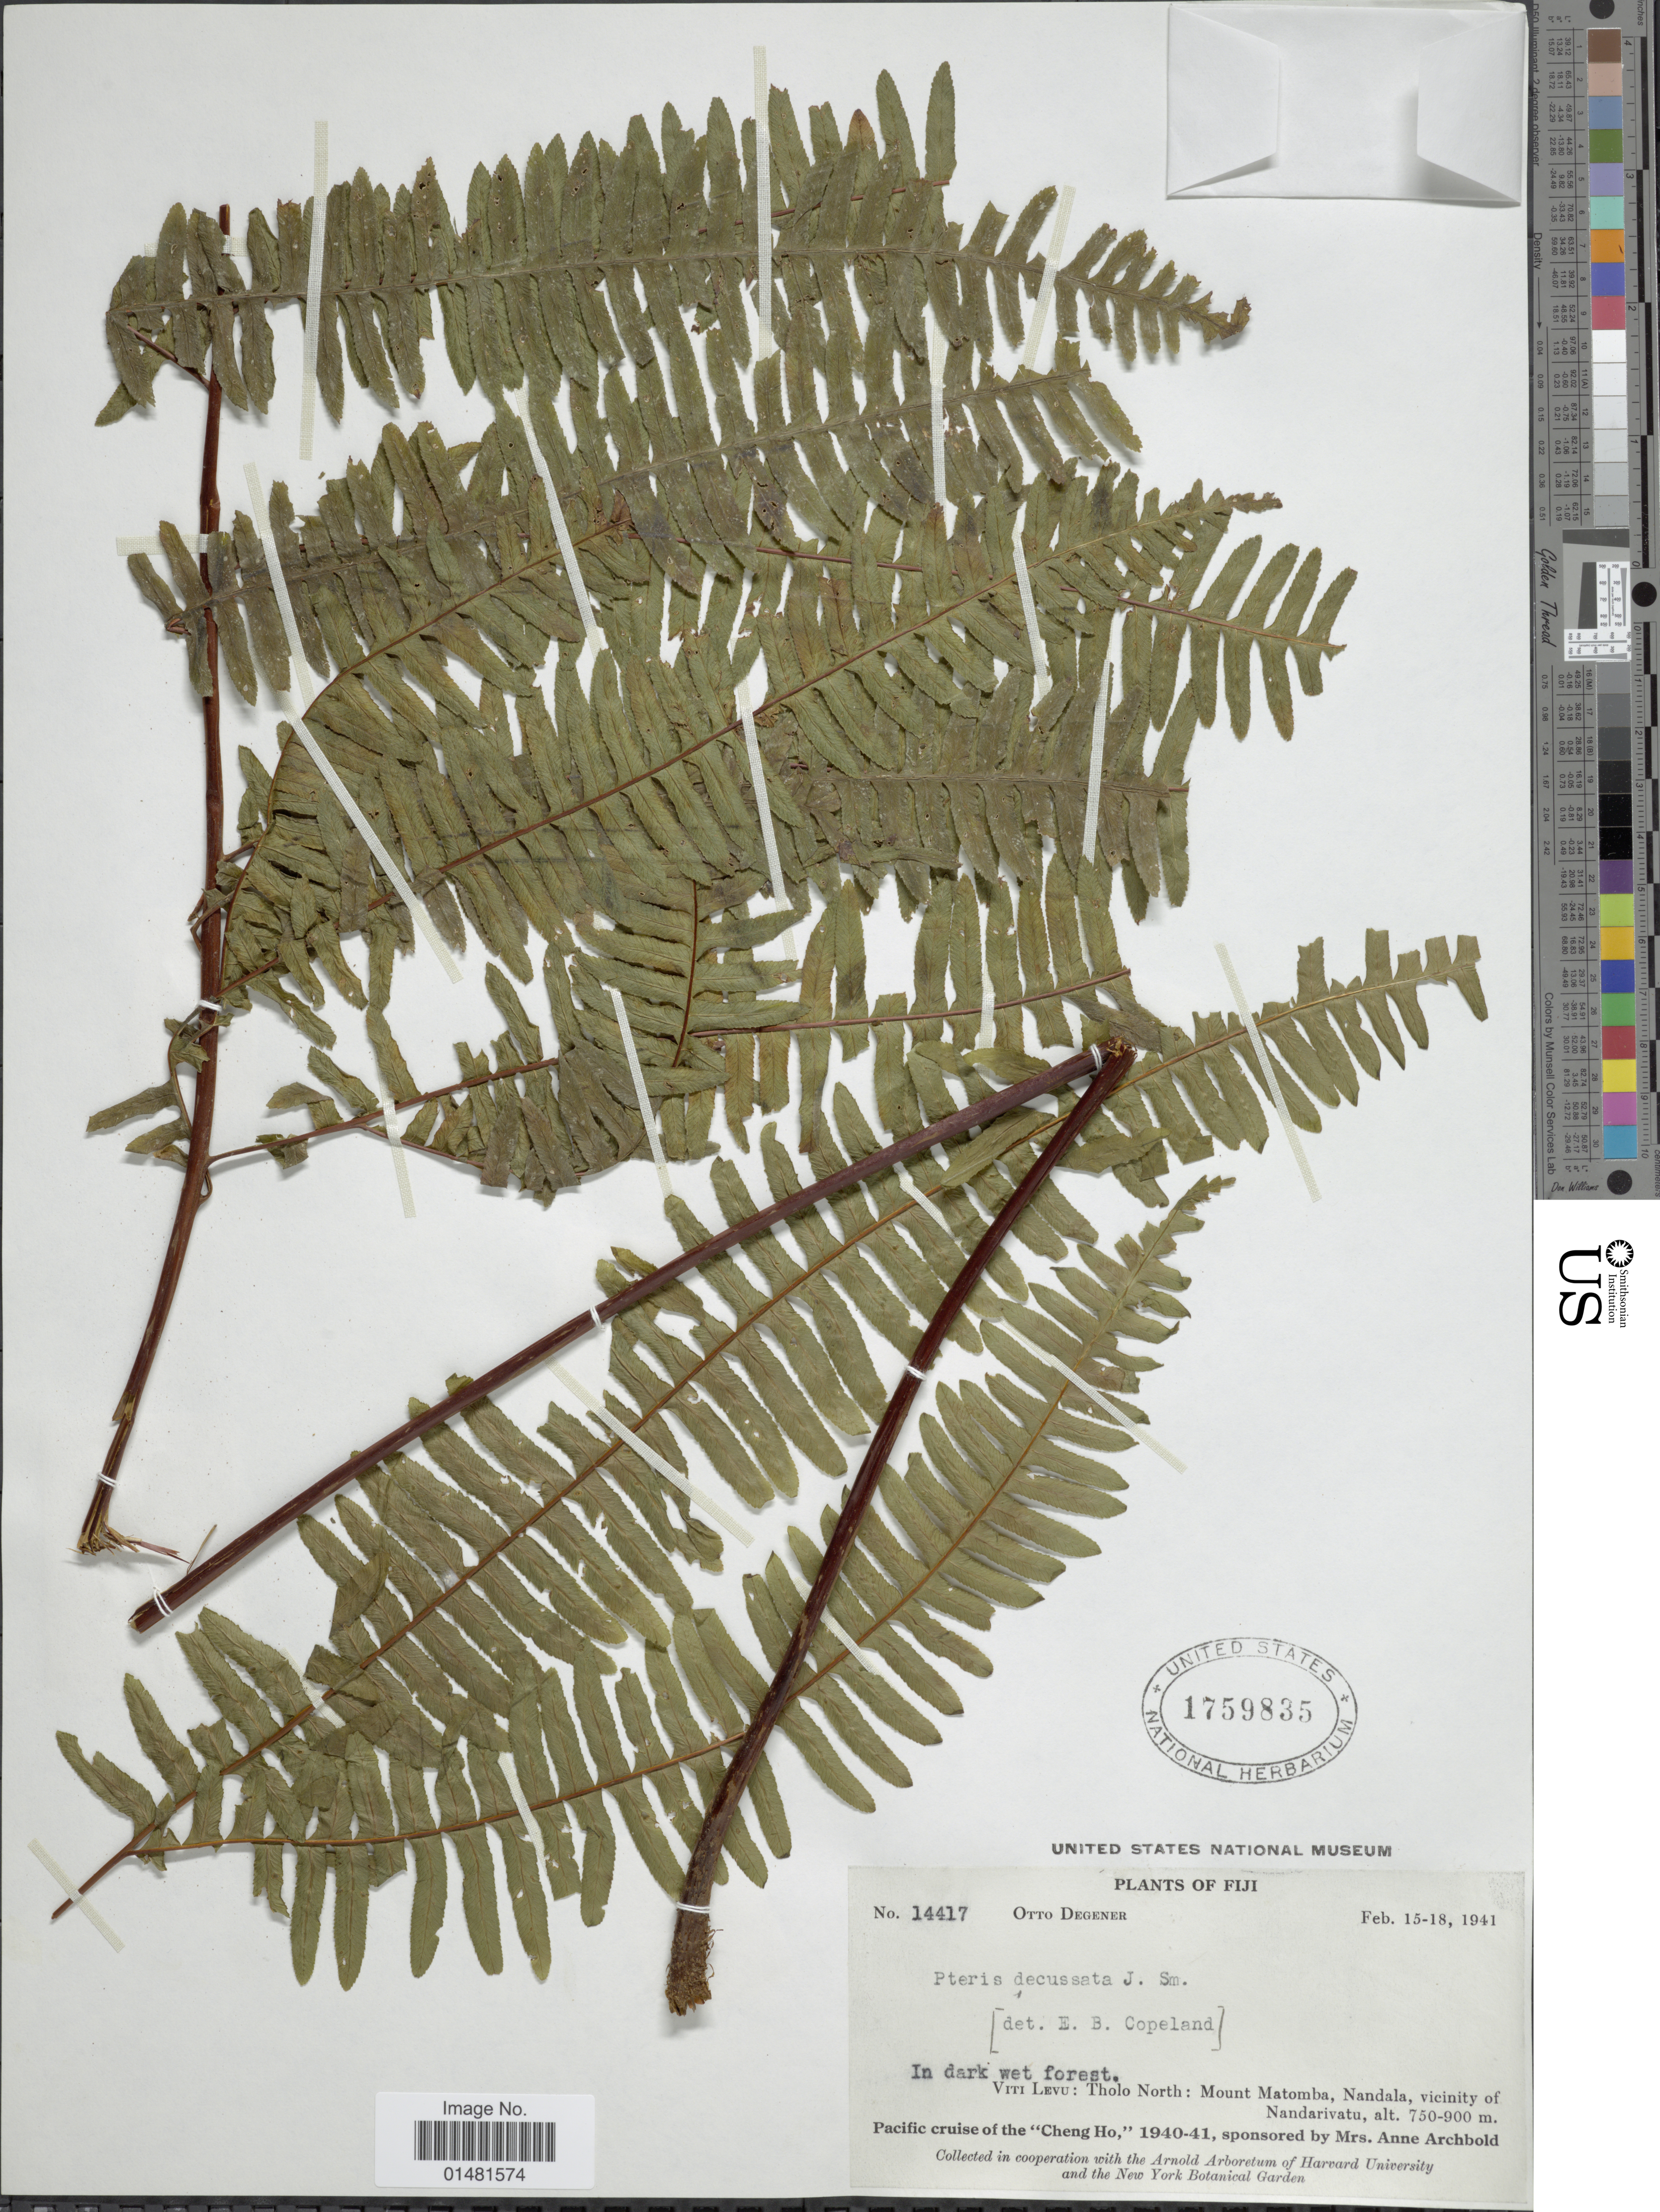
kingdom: Plantae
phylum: Tracheophyta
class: Polypodiopsida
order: Polypodiales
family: Pteridaceae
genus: Pteris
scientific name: Pteris decussata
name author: J. Sm.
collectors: O. Degener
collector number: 14417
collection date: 1941-02-15/1941-02-18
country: Fiji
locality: Viti Levu: Tholo North: Mount Matomba, Nandala, vicinity of Nandarivatu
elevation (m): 750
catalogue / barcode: US 1759835